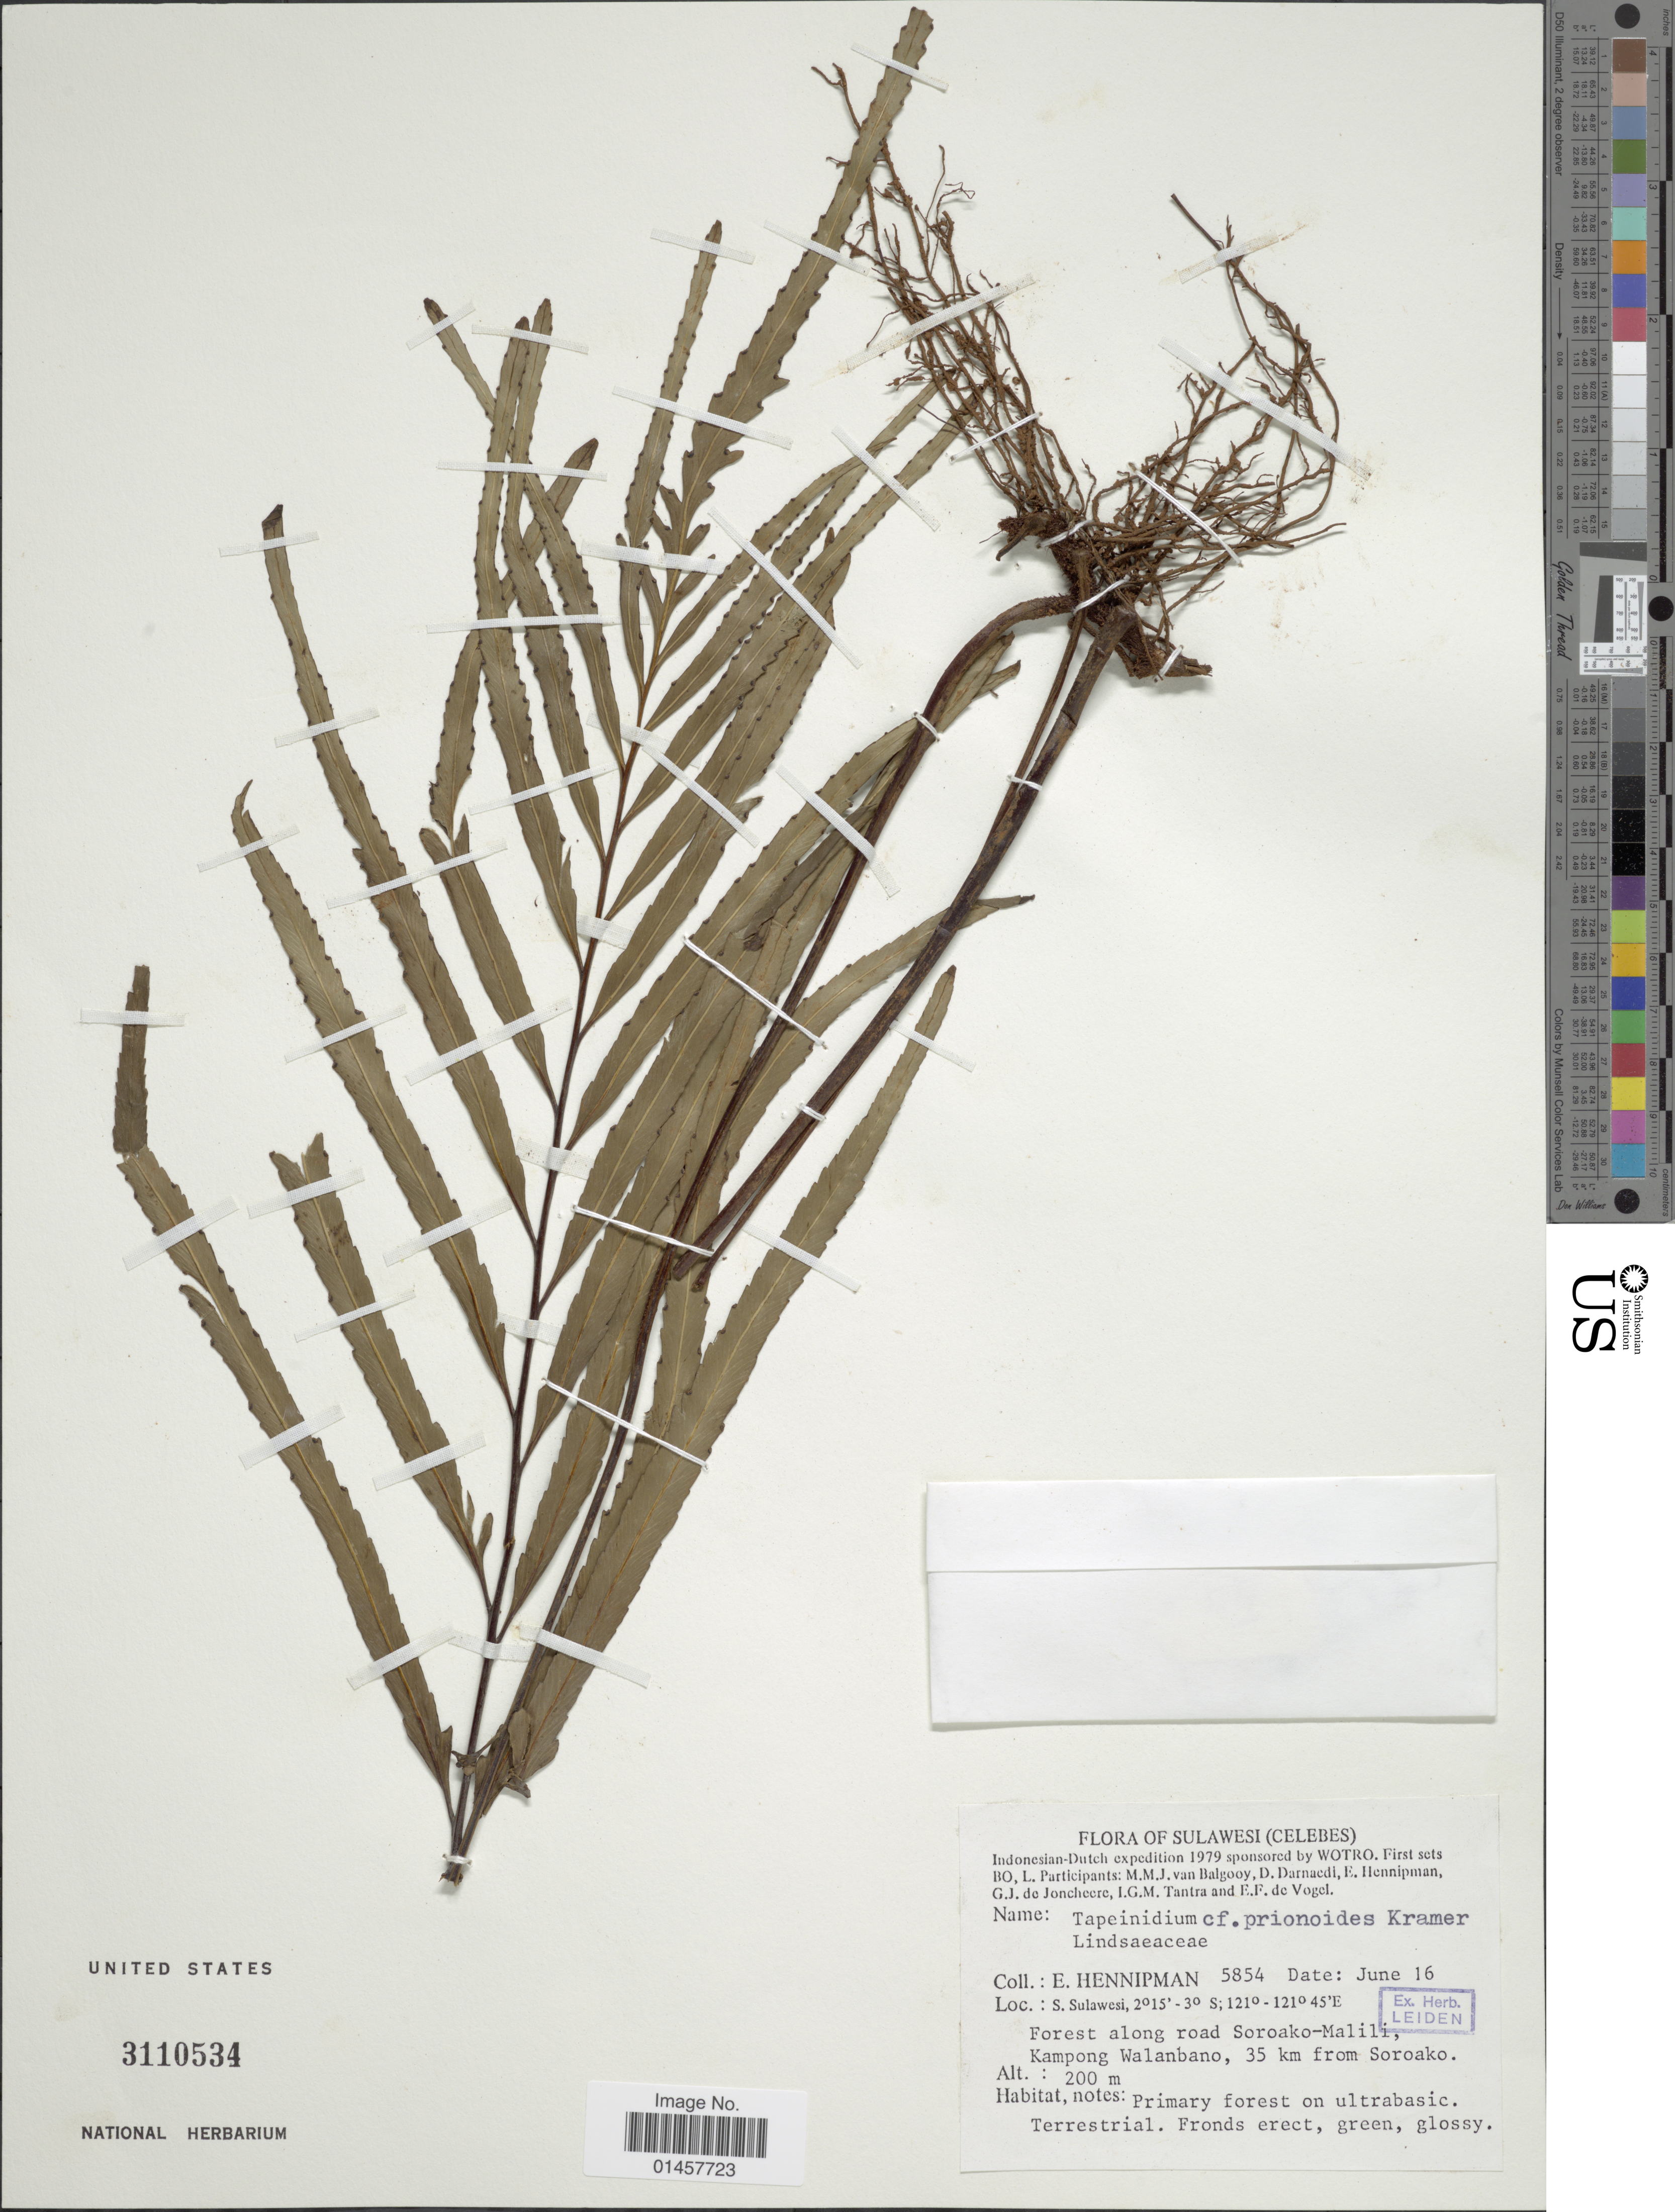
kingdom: Plantae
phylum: Tracheophyta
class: Polypodiopsida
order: Polypodiales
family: Lindsaeaceae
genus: Tapeinidium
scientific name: Tapeinidium prionoides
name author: K.U. Kramer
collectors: E. Hennipman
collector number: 5854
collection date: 1979-06-16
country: Indonesia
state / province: Sulawesi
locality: Sulawesi(Celebes), S. Sulawesi, Forest along road Soroako-Malili, Kampong Walanbano, 35km from Soraoko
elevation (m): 200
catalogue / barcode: US 3110534